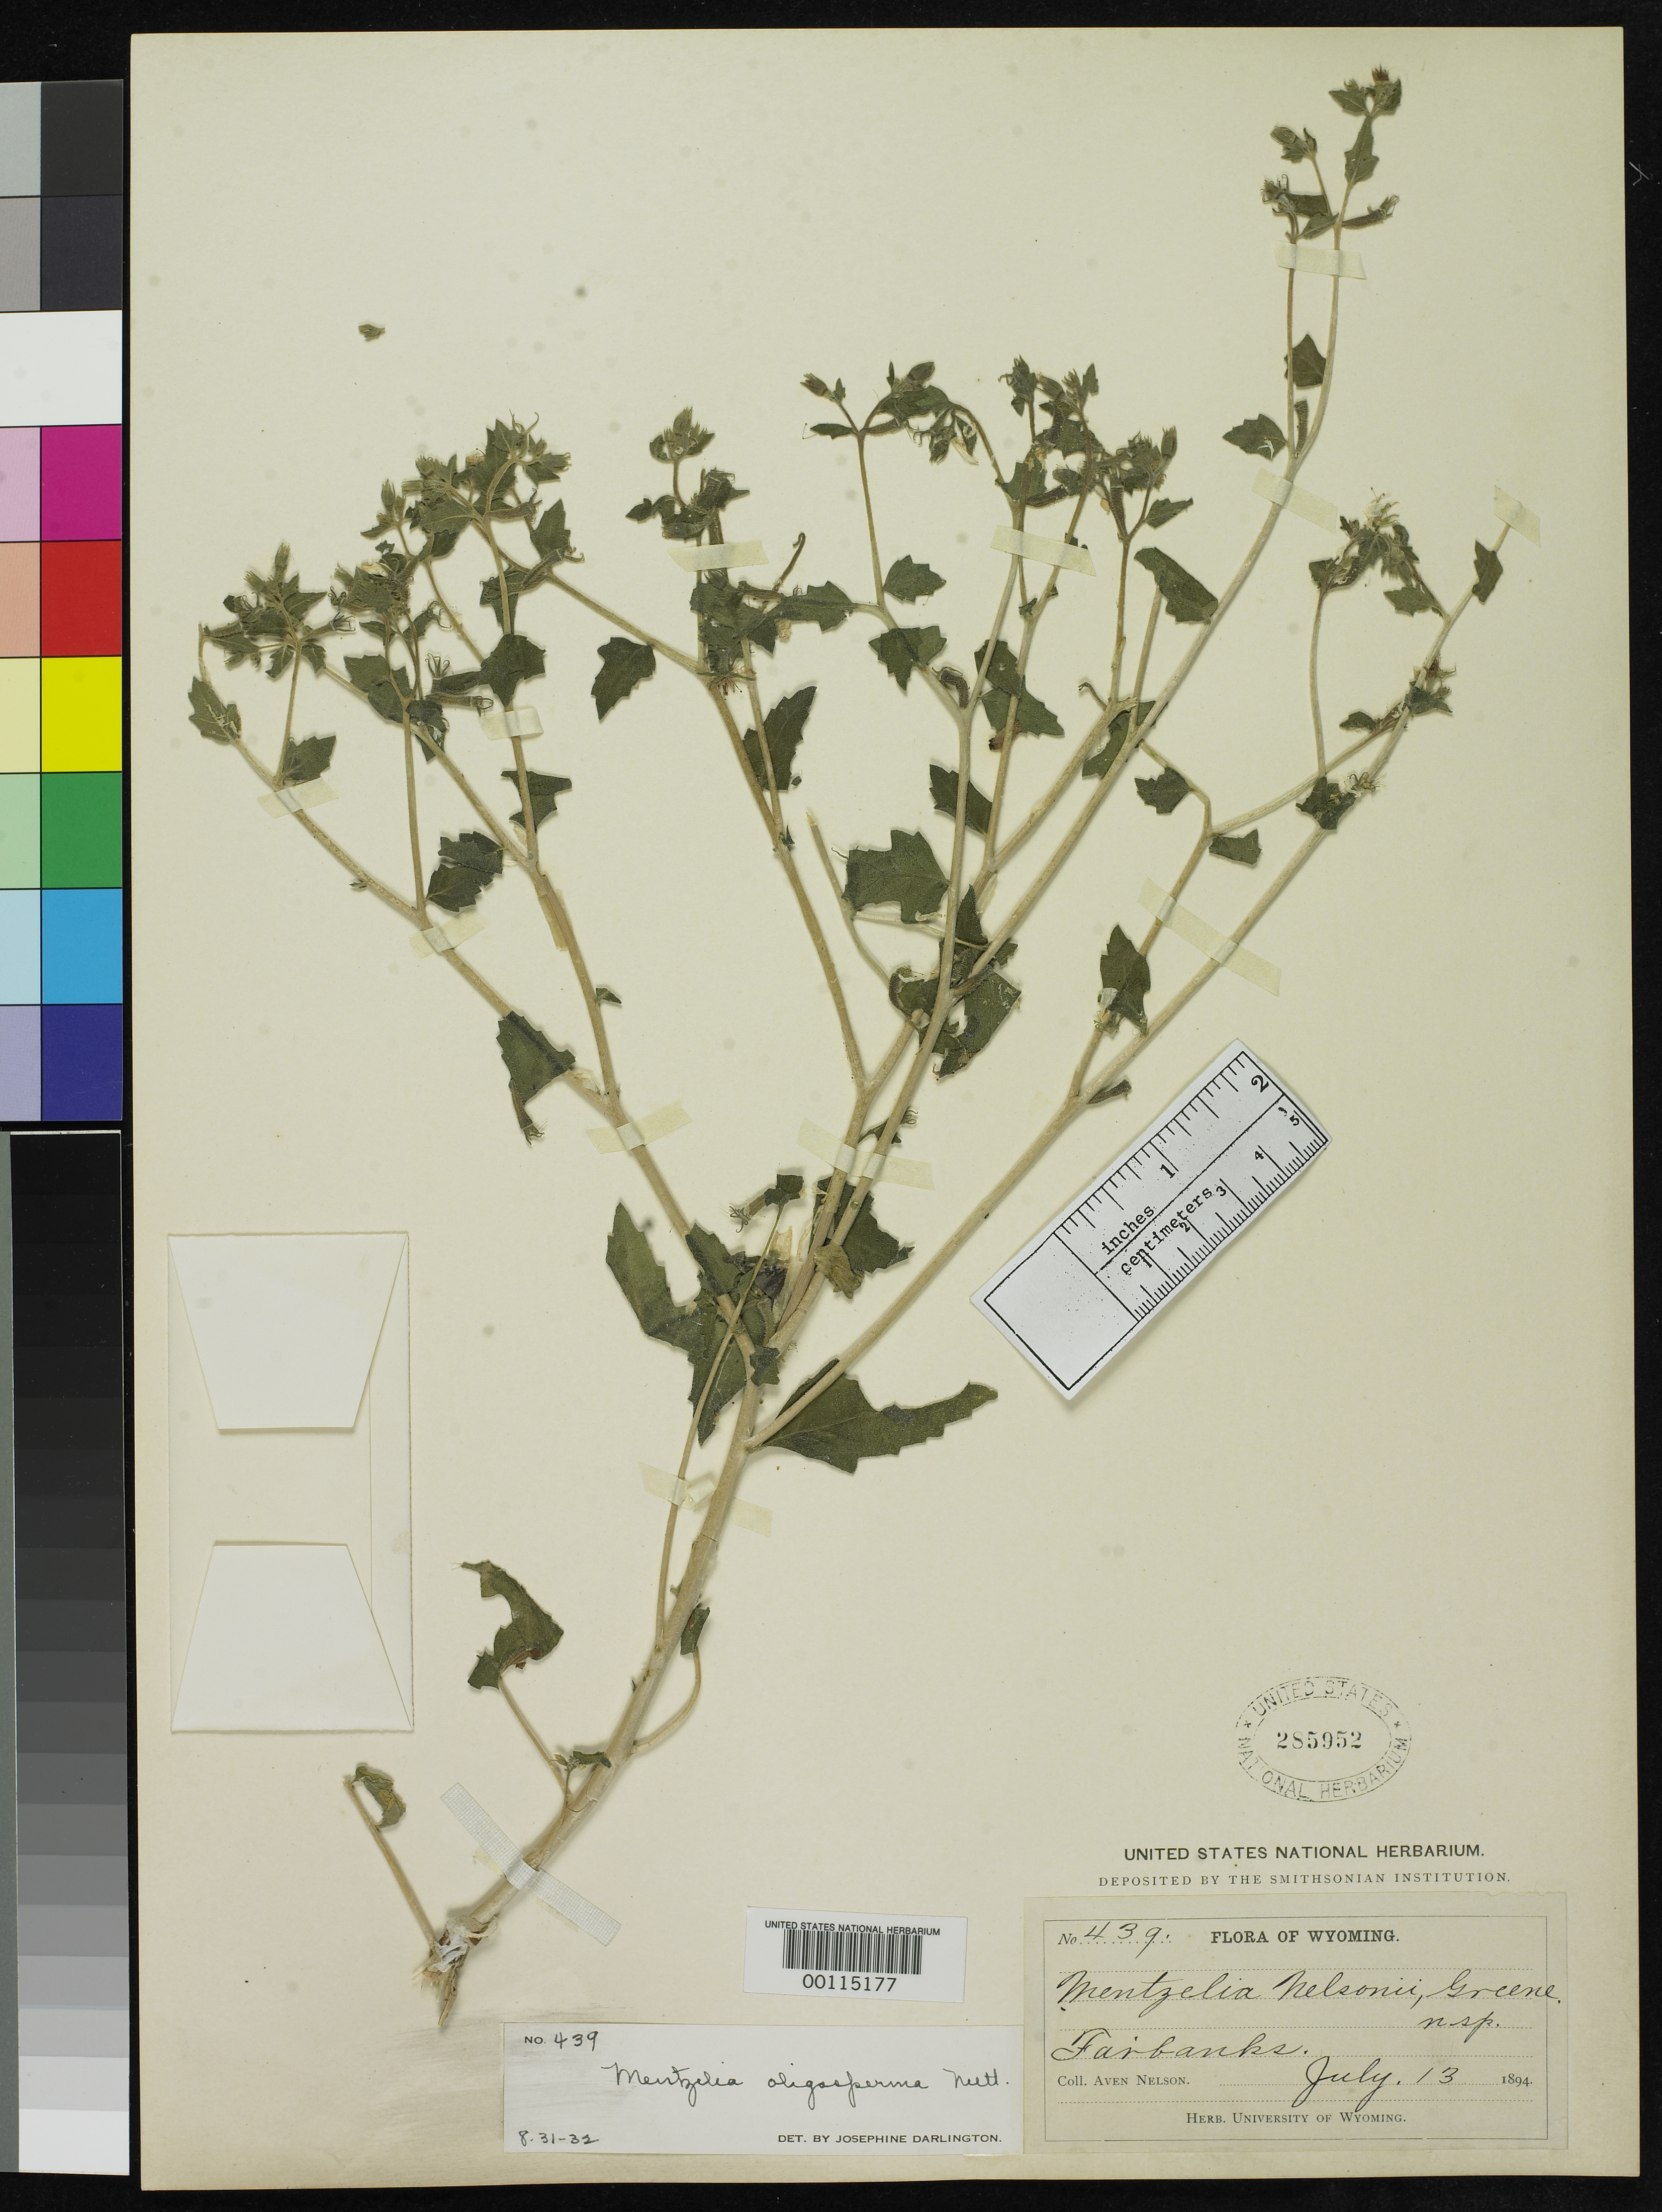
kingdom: Plantae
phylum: Tracheophyta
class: Magnoliopsida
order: Cornales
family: Loasaceae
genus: Mentzelia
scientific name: Mentzelia nelsonii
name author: Greene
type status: Isotype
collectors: A. Nelson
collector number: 439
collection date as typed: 13 Jul 1894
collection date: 1894-07-13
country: United States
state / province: Wyoming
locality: Near Platte River.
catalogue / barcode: US 285952